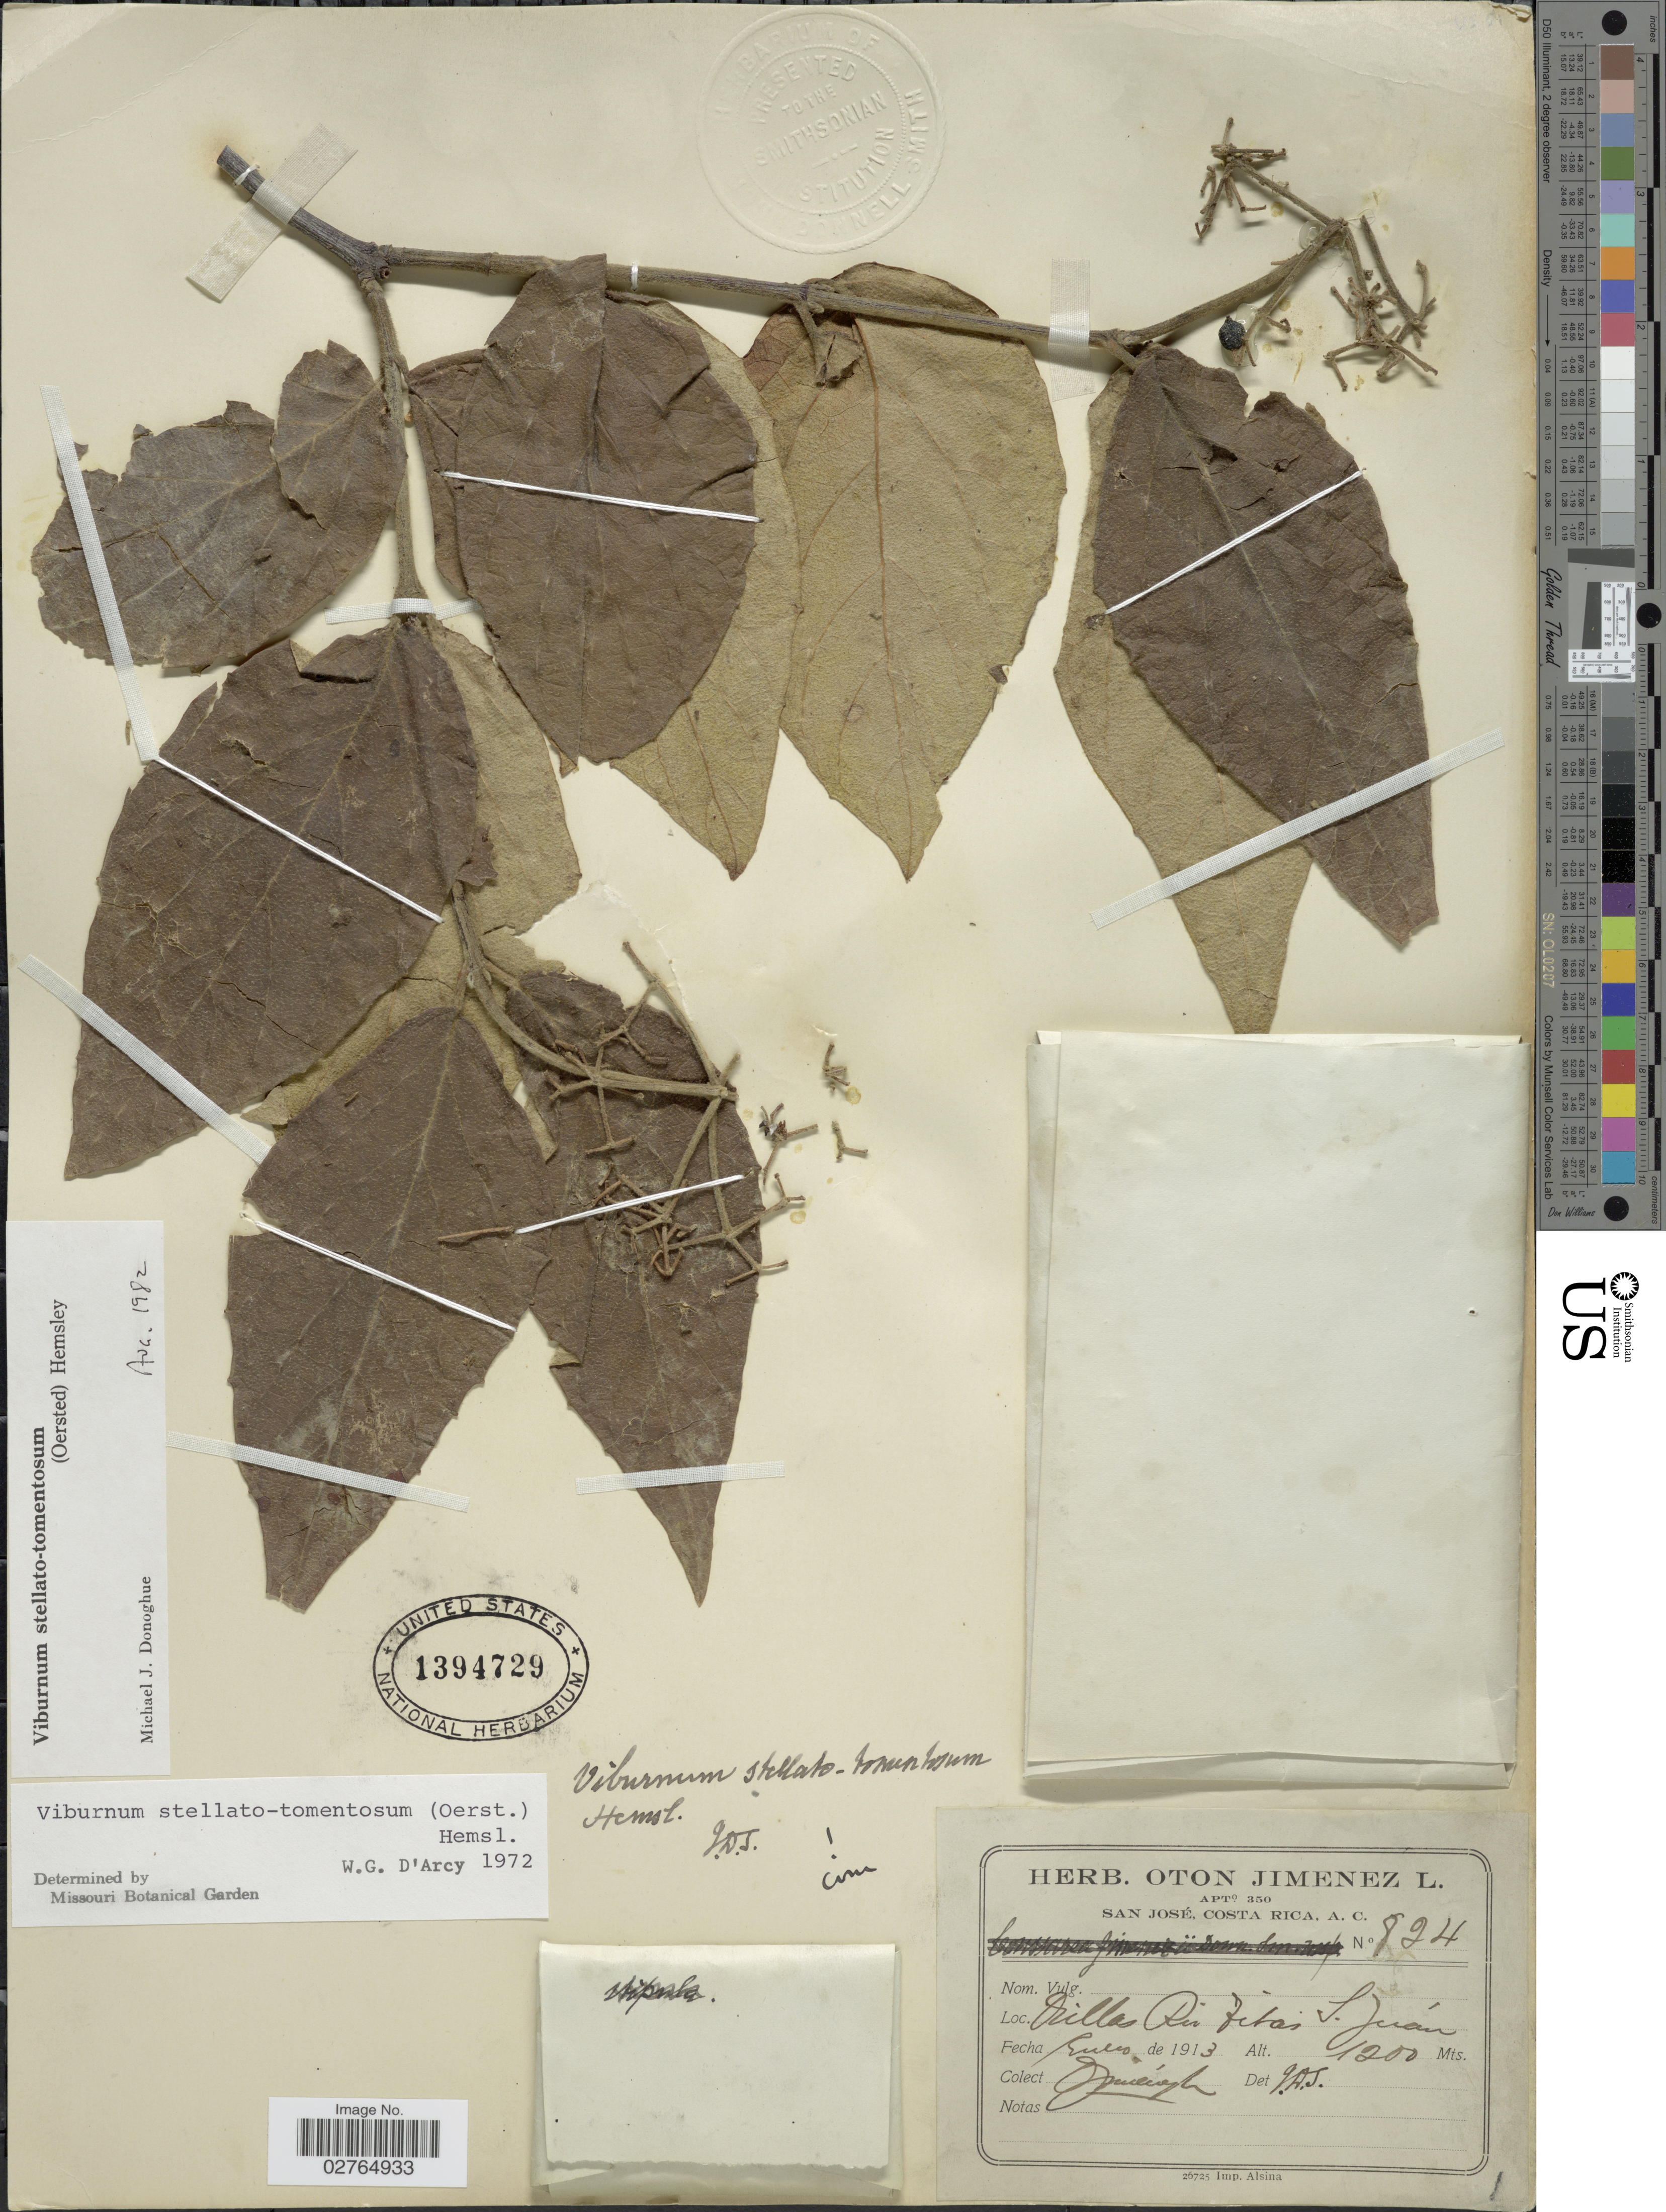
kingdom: Plantae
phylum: Tracheophyta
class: Magnoliopsida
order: Dipsacales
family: Viburnaceae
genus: Viburnum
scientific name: Viburnum stellatotomentosum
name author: (Oerst.) Hemsl.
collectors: O. Jiménez L.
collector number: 824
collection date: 1913-01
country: Costa Rica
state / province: San José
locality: Orillas Rio Tibas S. Juán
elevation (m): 1200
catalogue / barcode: US 1394729